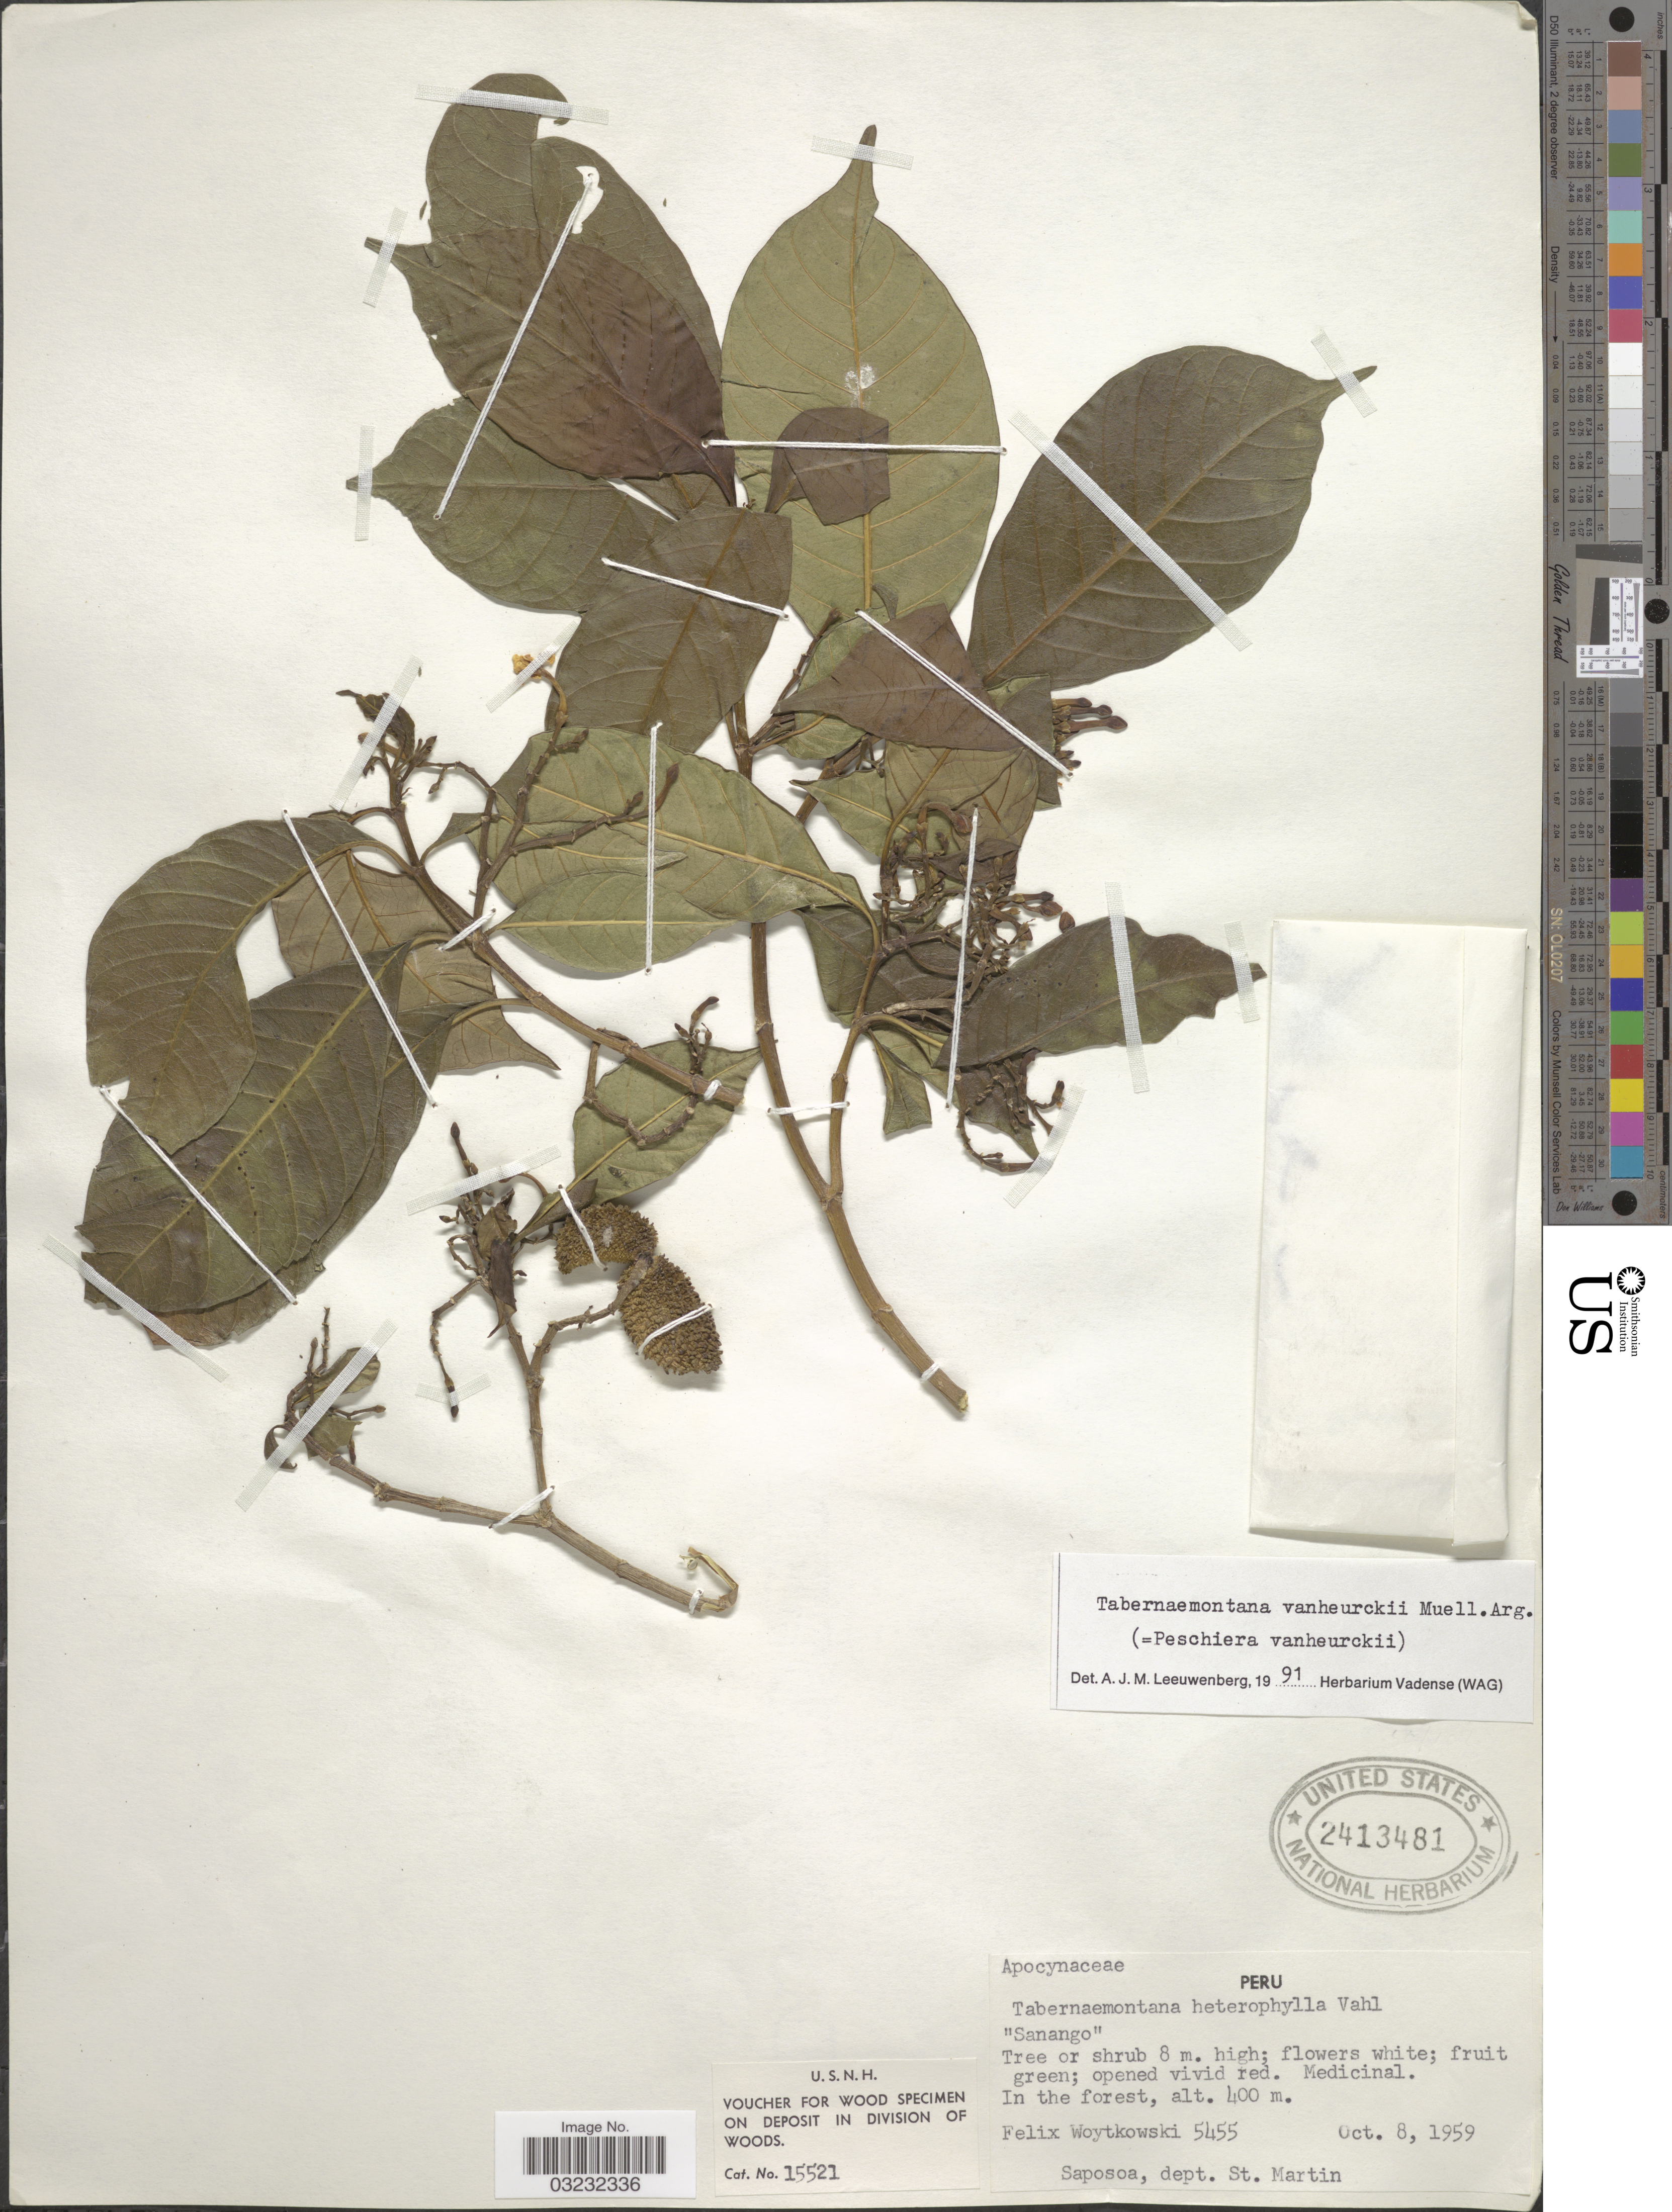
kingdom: Plantae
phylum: Tracheophyta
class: Magnoliopsida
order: Gentianales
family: Apocynaceae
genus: Tabernaemontana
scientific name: Tabernaemontana vanheurckii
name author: Müll. Arg.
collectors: F. Woytkowski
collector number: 5455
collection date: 1959-10-08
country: Peru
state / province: San Martín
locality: Saposoa. dept. St. Martin.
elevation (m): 400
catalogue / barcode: US 2413481